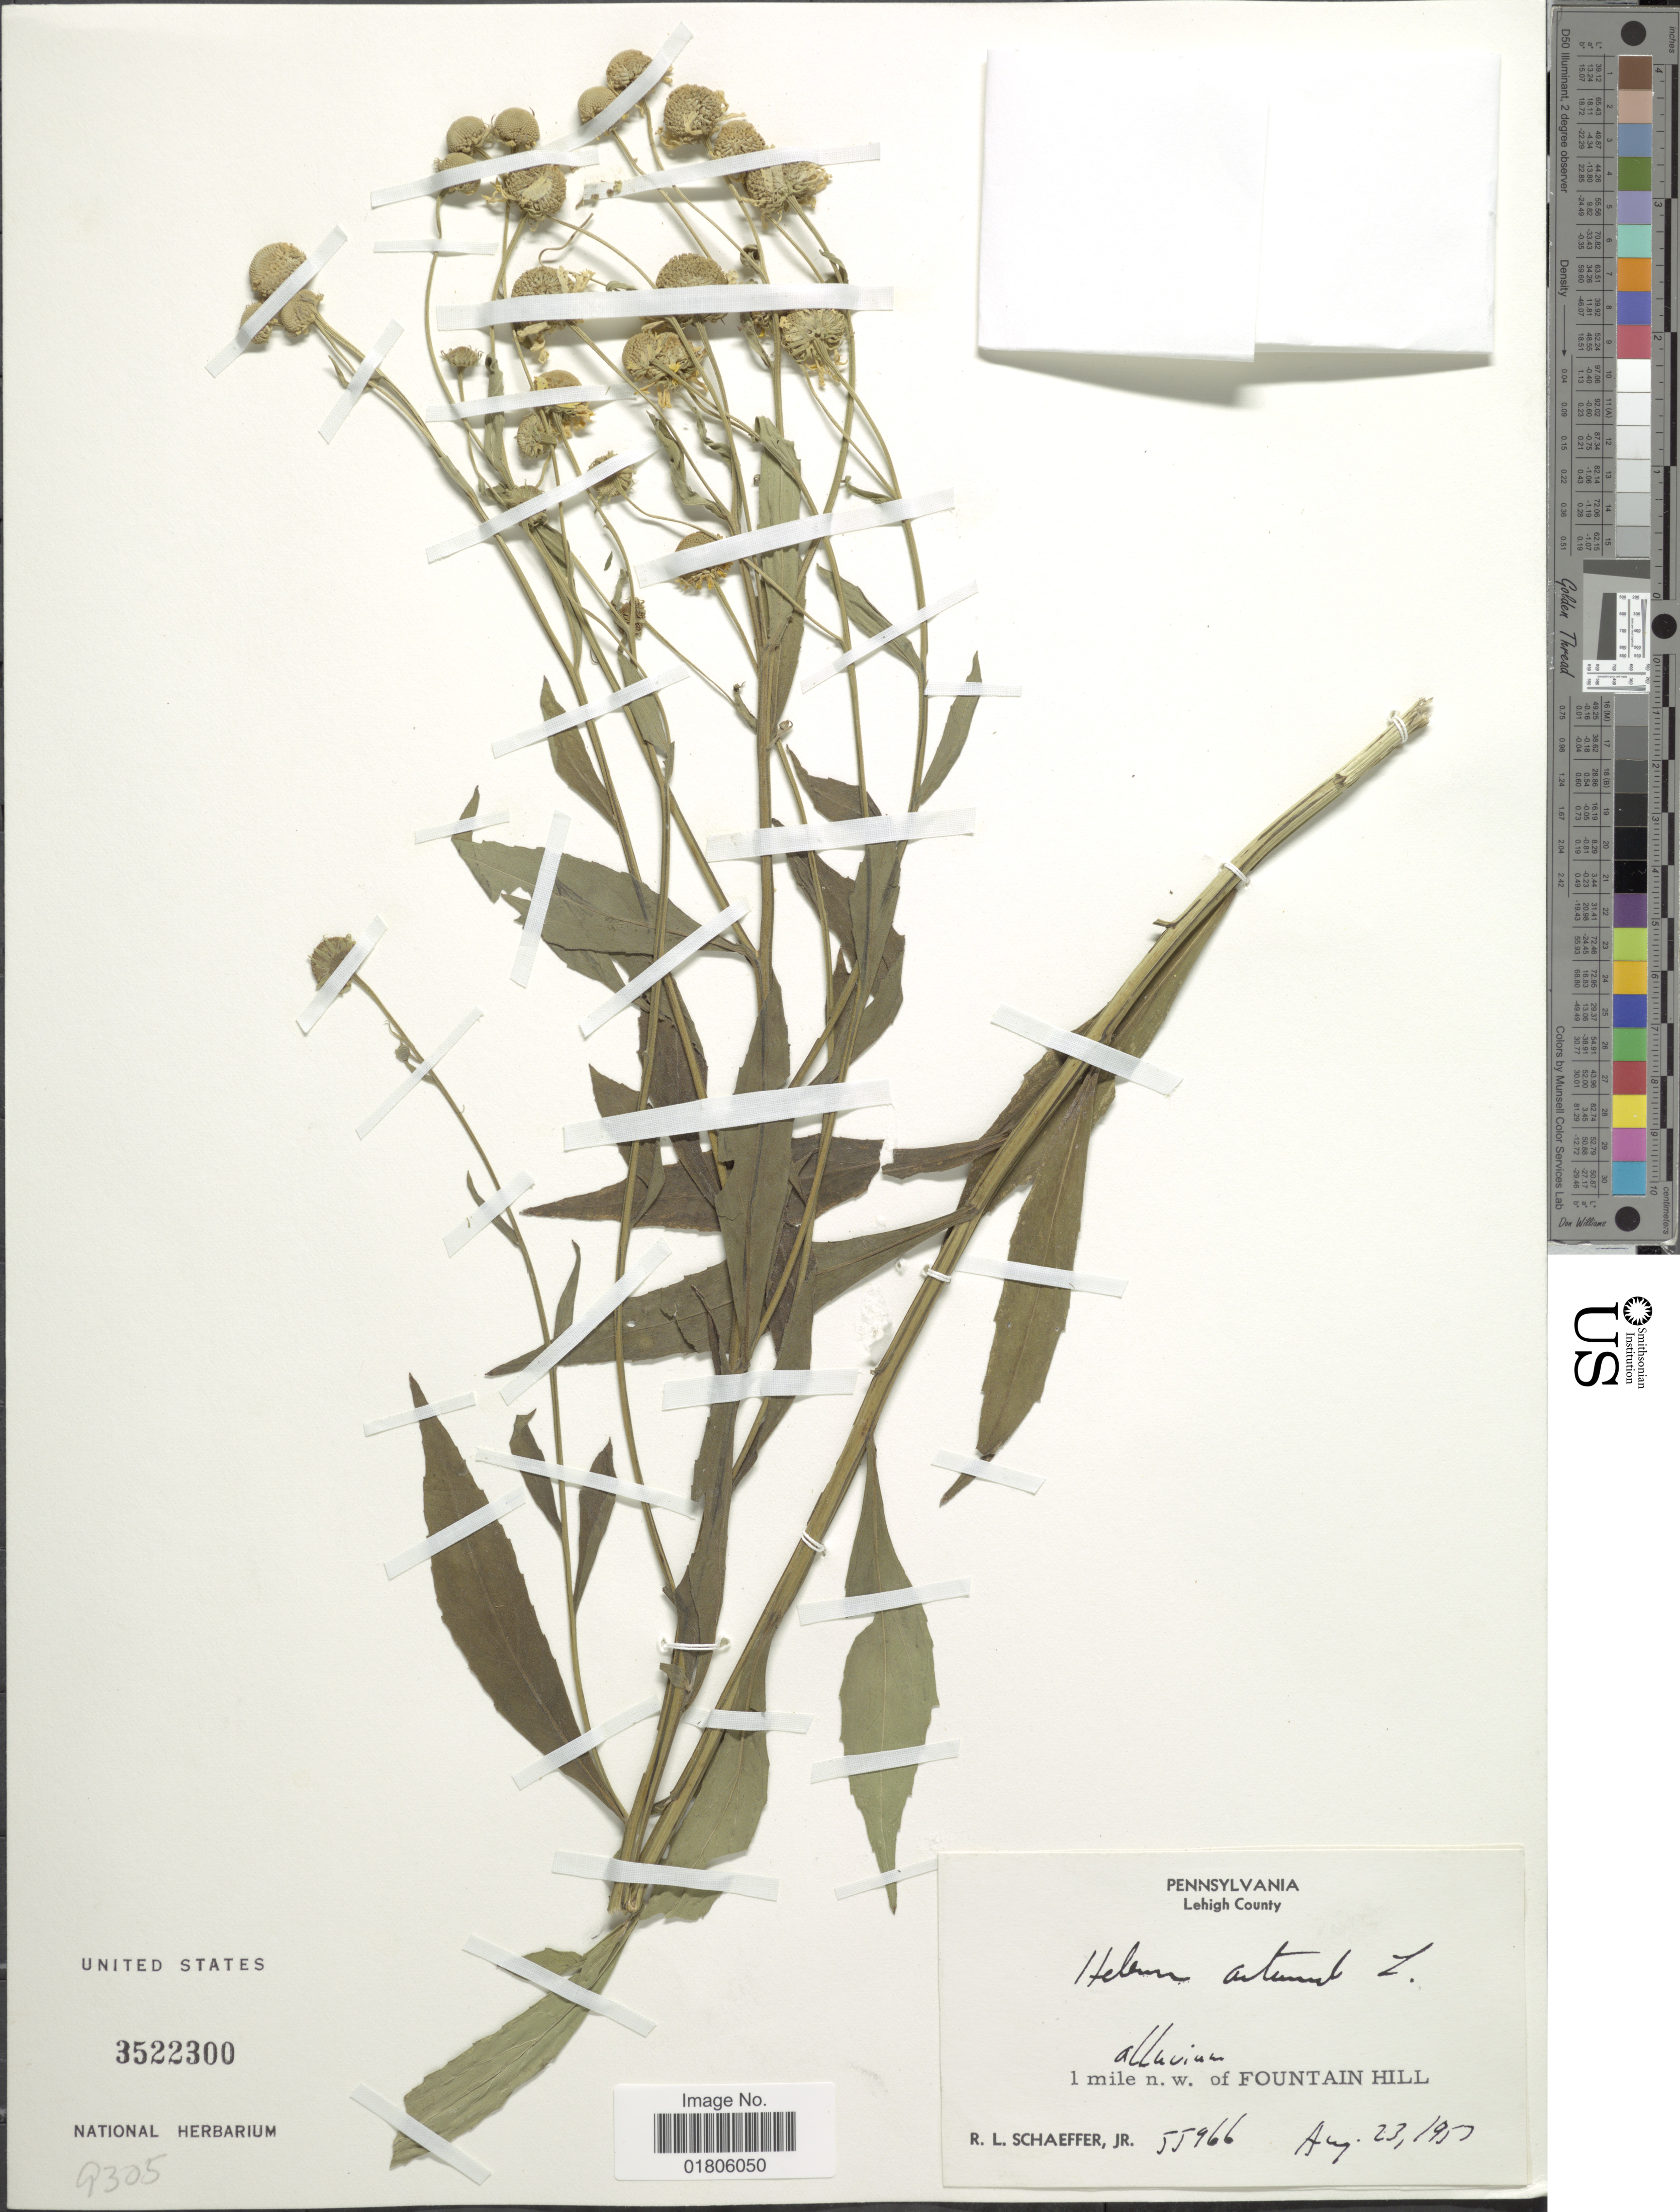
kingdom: Plantae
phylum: Tracheophyta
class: Magnoliopsida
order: Asterales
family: Asteraceae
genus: Helenium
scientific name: Helenium autumnale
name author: L.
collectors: R. L. Schaeffer Jr.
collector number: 55966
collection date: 1953-08-23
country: United States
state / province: Pennsylvania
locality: Lahigh County, 1 mile n.w of Fountain Hill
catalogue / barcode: US 3522300